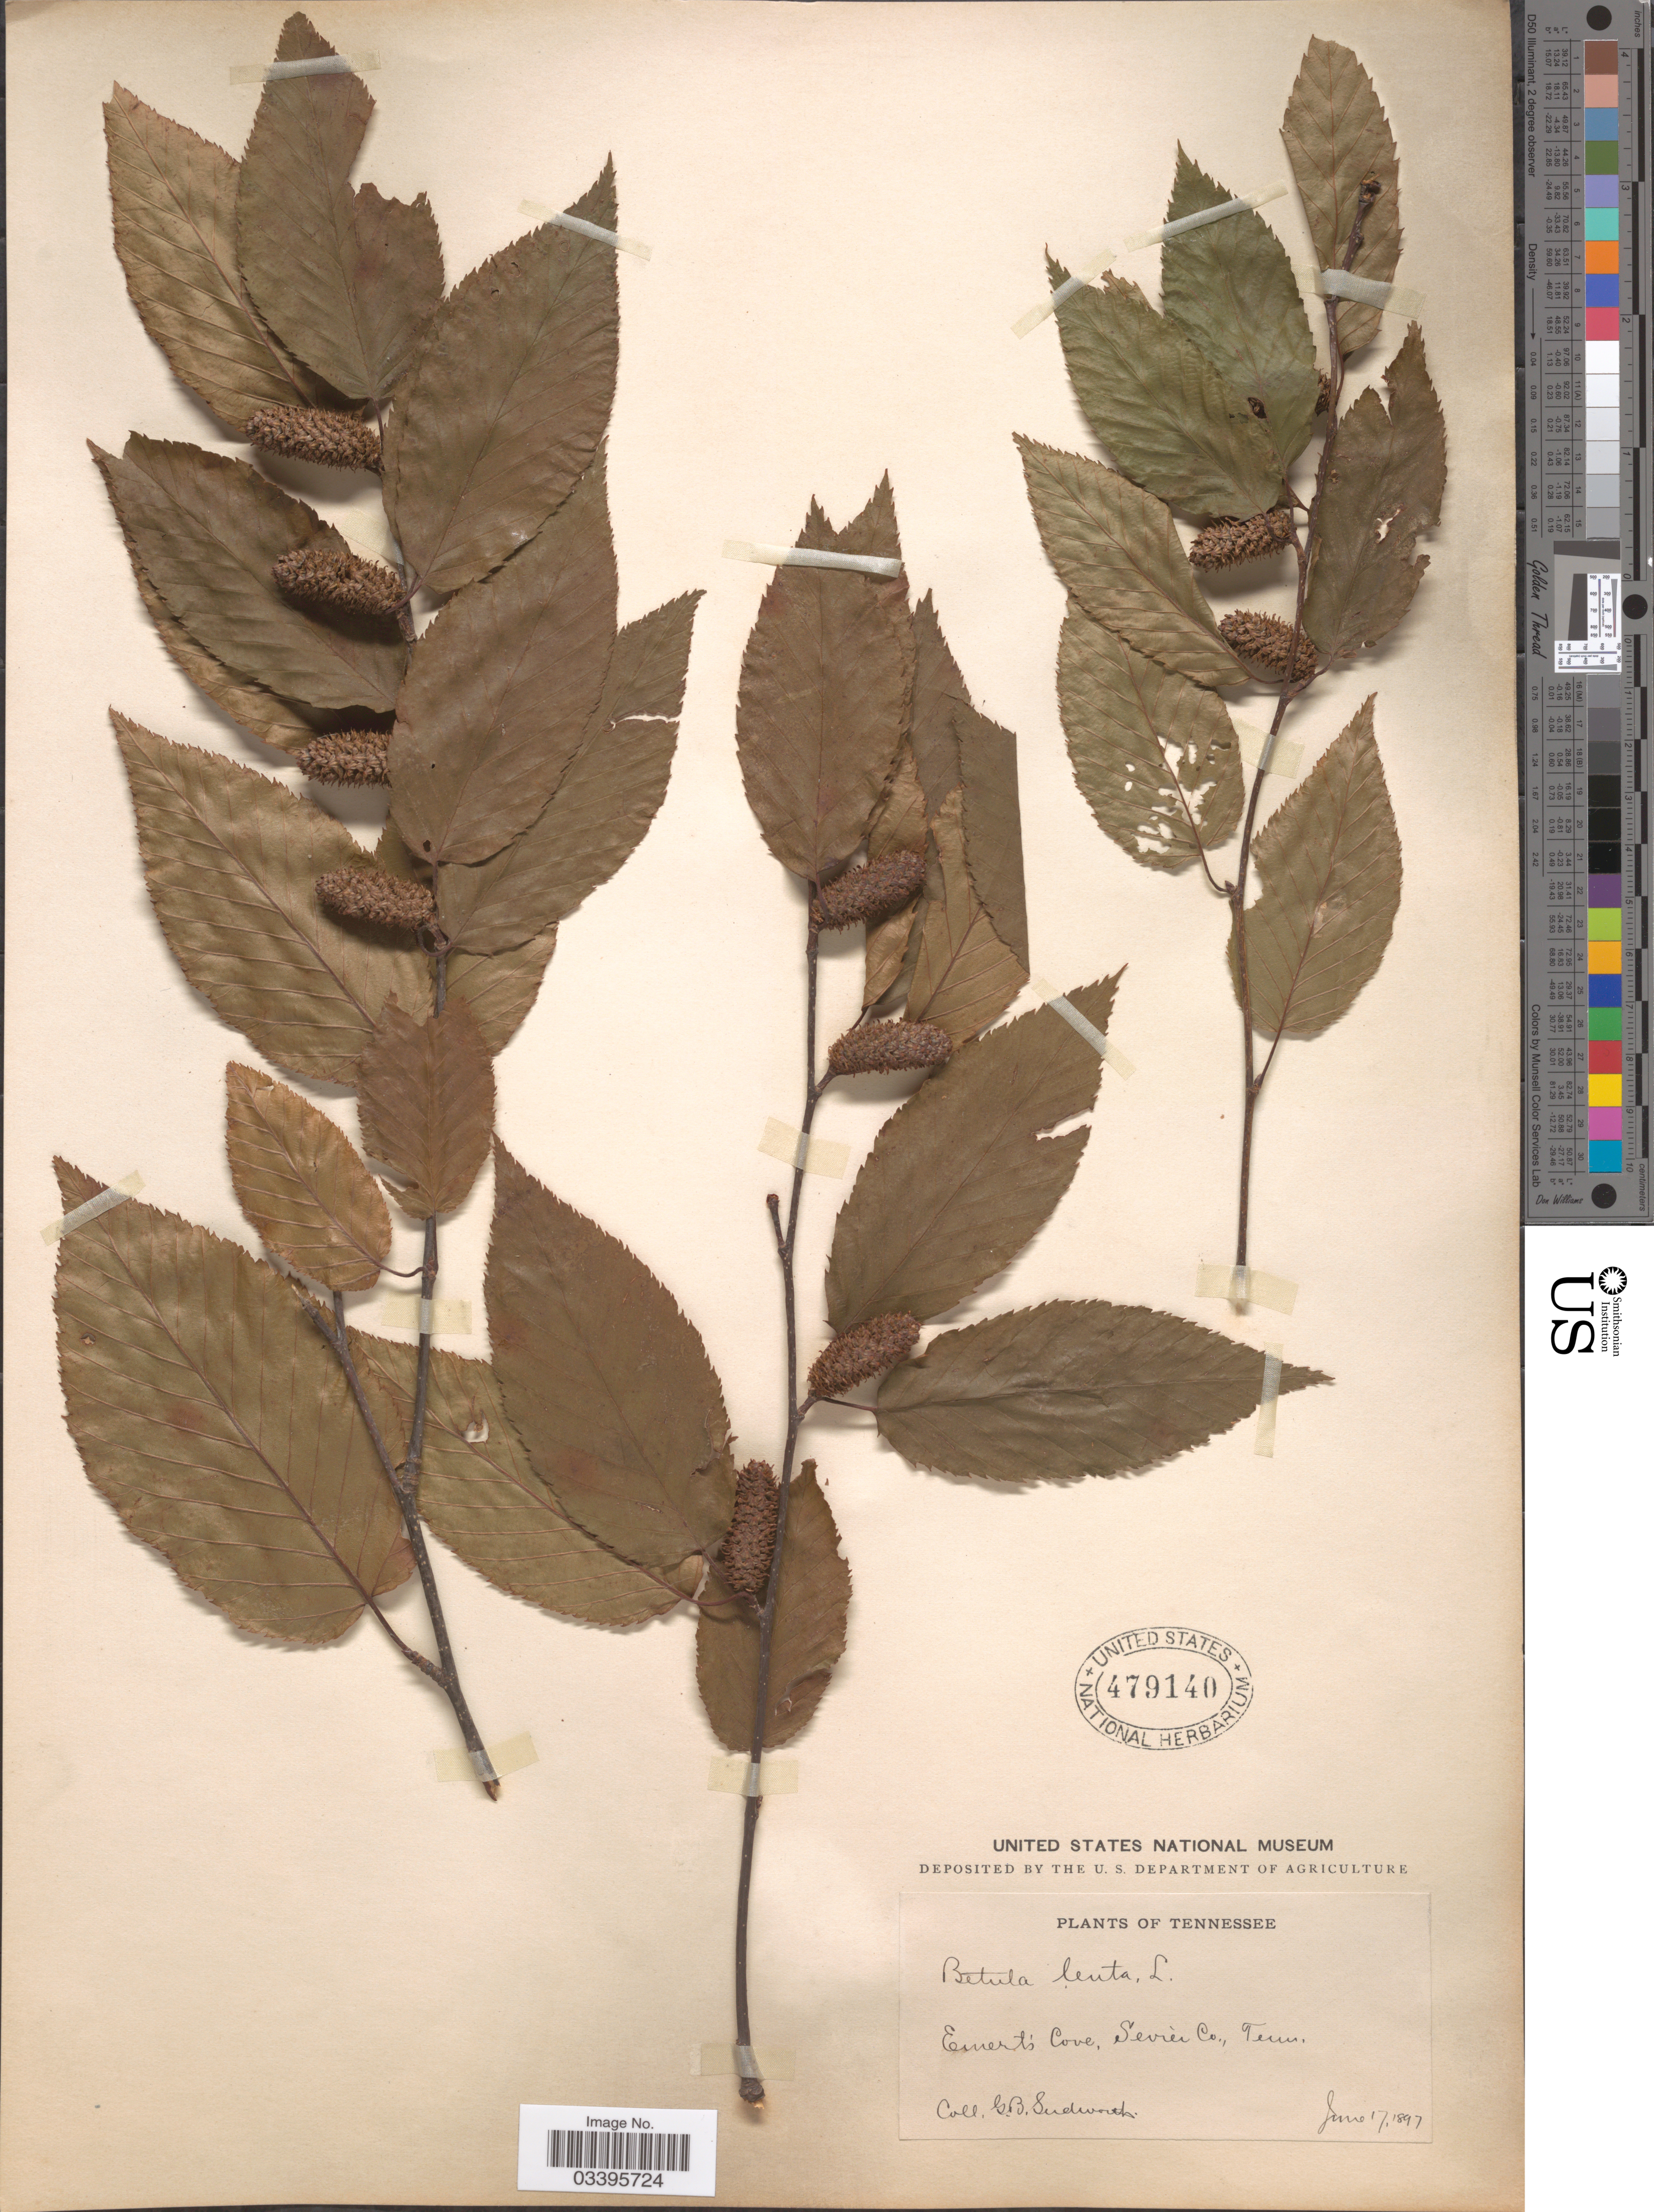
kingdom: Plantae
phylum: Tracheophyta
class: Magnoliopsida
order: Fagales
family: Betulaceae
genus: Betula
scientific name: Betula lenta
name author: L.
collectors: G. B. Sudworth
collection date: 1897-06-17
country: United States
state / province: Tennessee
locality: Emerts Cove, Sevier Co.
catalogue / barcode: US 479140